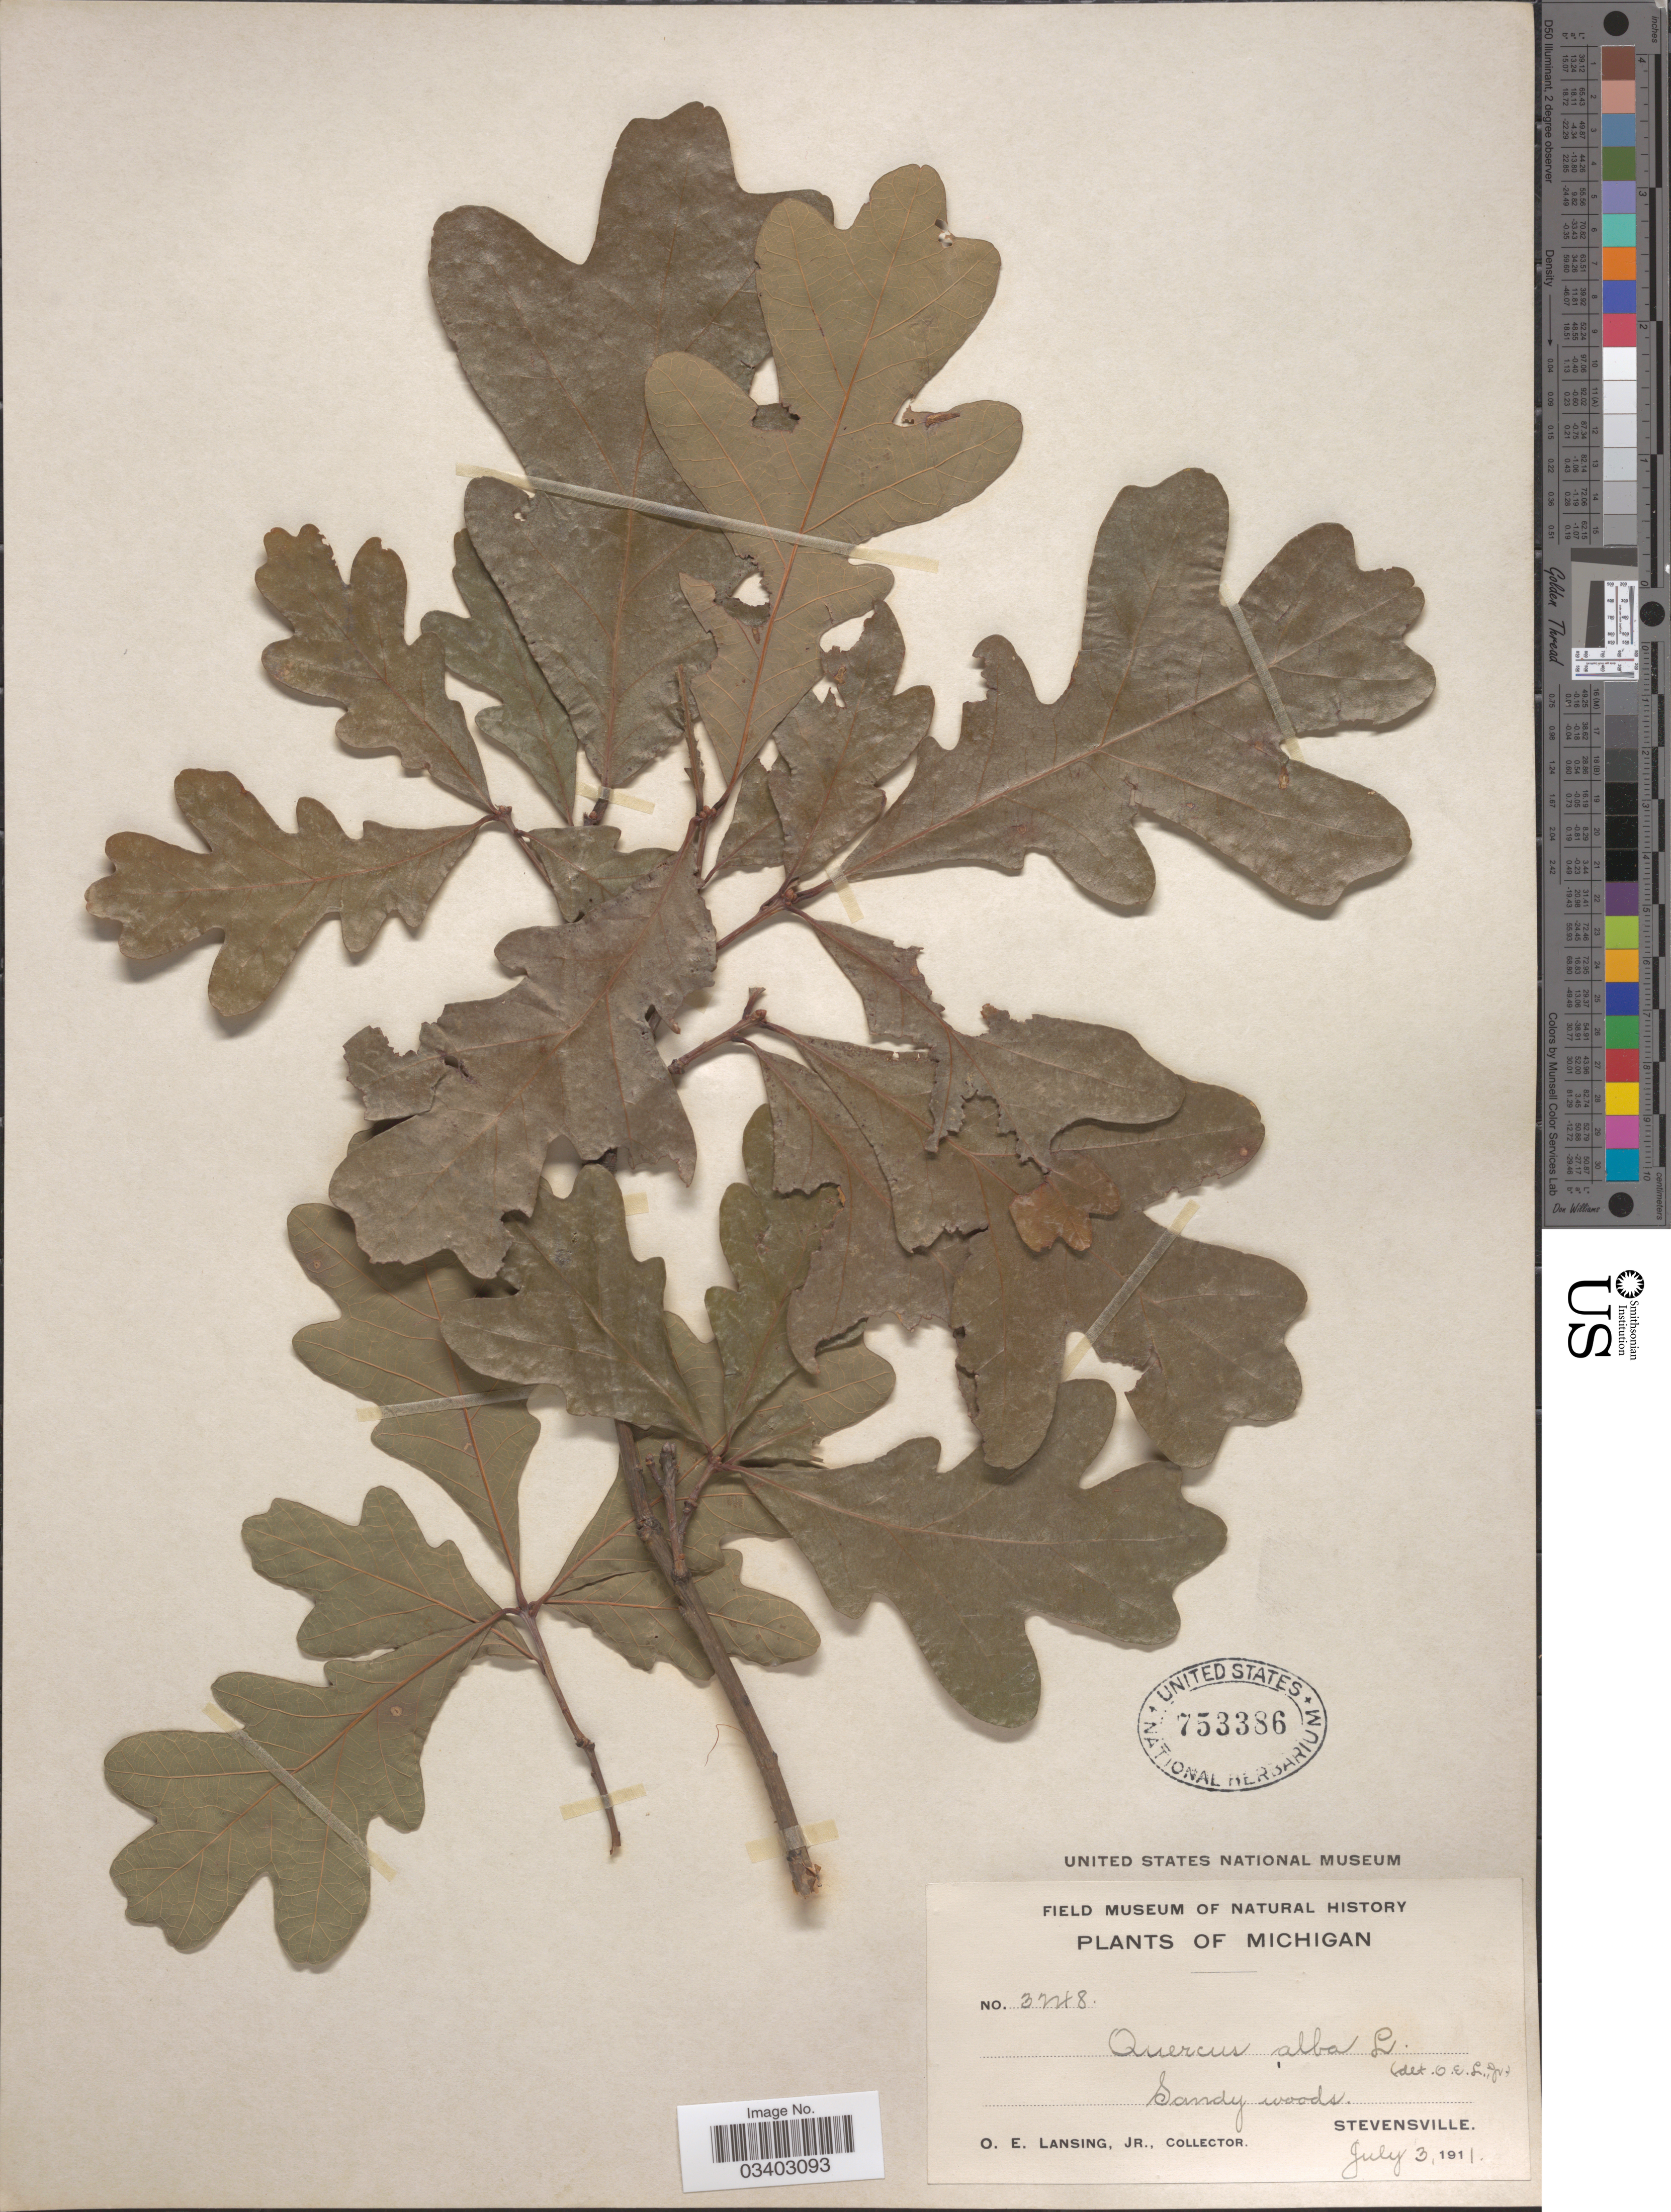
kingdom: Plantae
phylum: Tracheophyta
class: Magnoliopsida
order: Fagales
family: Fagaceae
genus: Quercus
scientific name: Quercus alba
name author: L.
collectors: O. Lansing Jr.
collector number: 3248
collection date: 1911-07-03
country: United States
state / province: Michigan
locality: Stevensville.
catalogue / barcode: US 753386